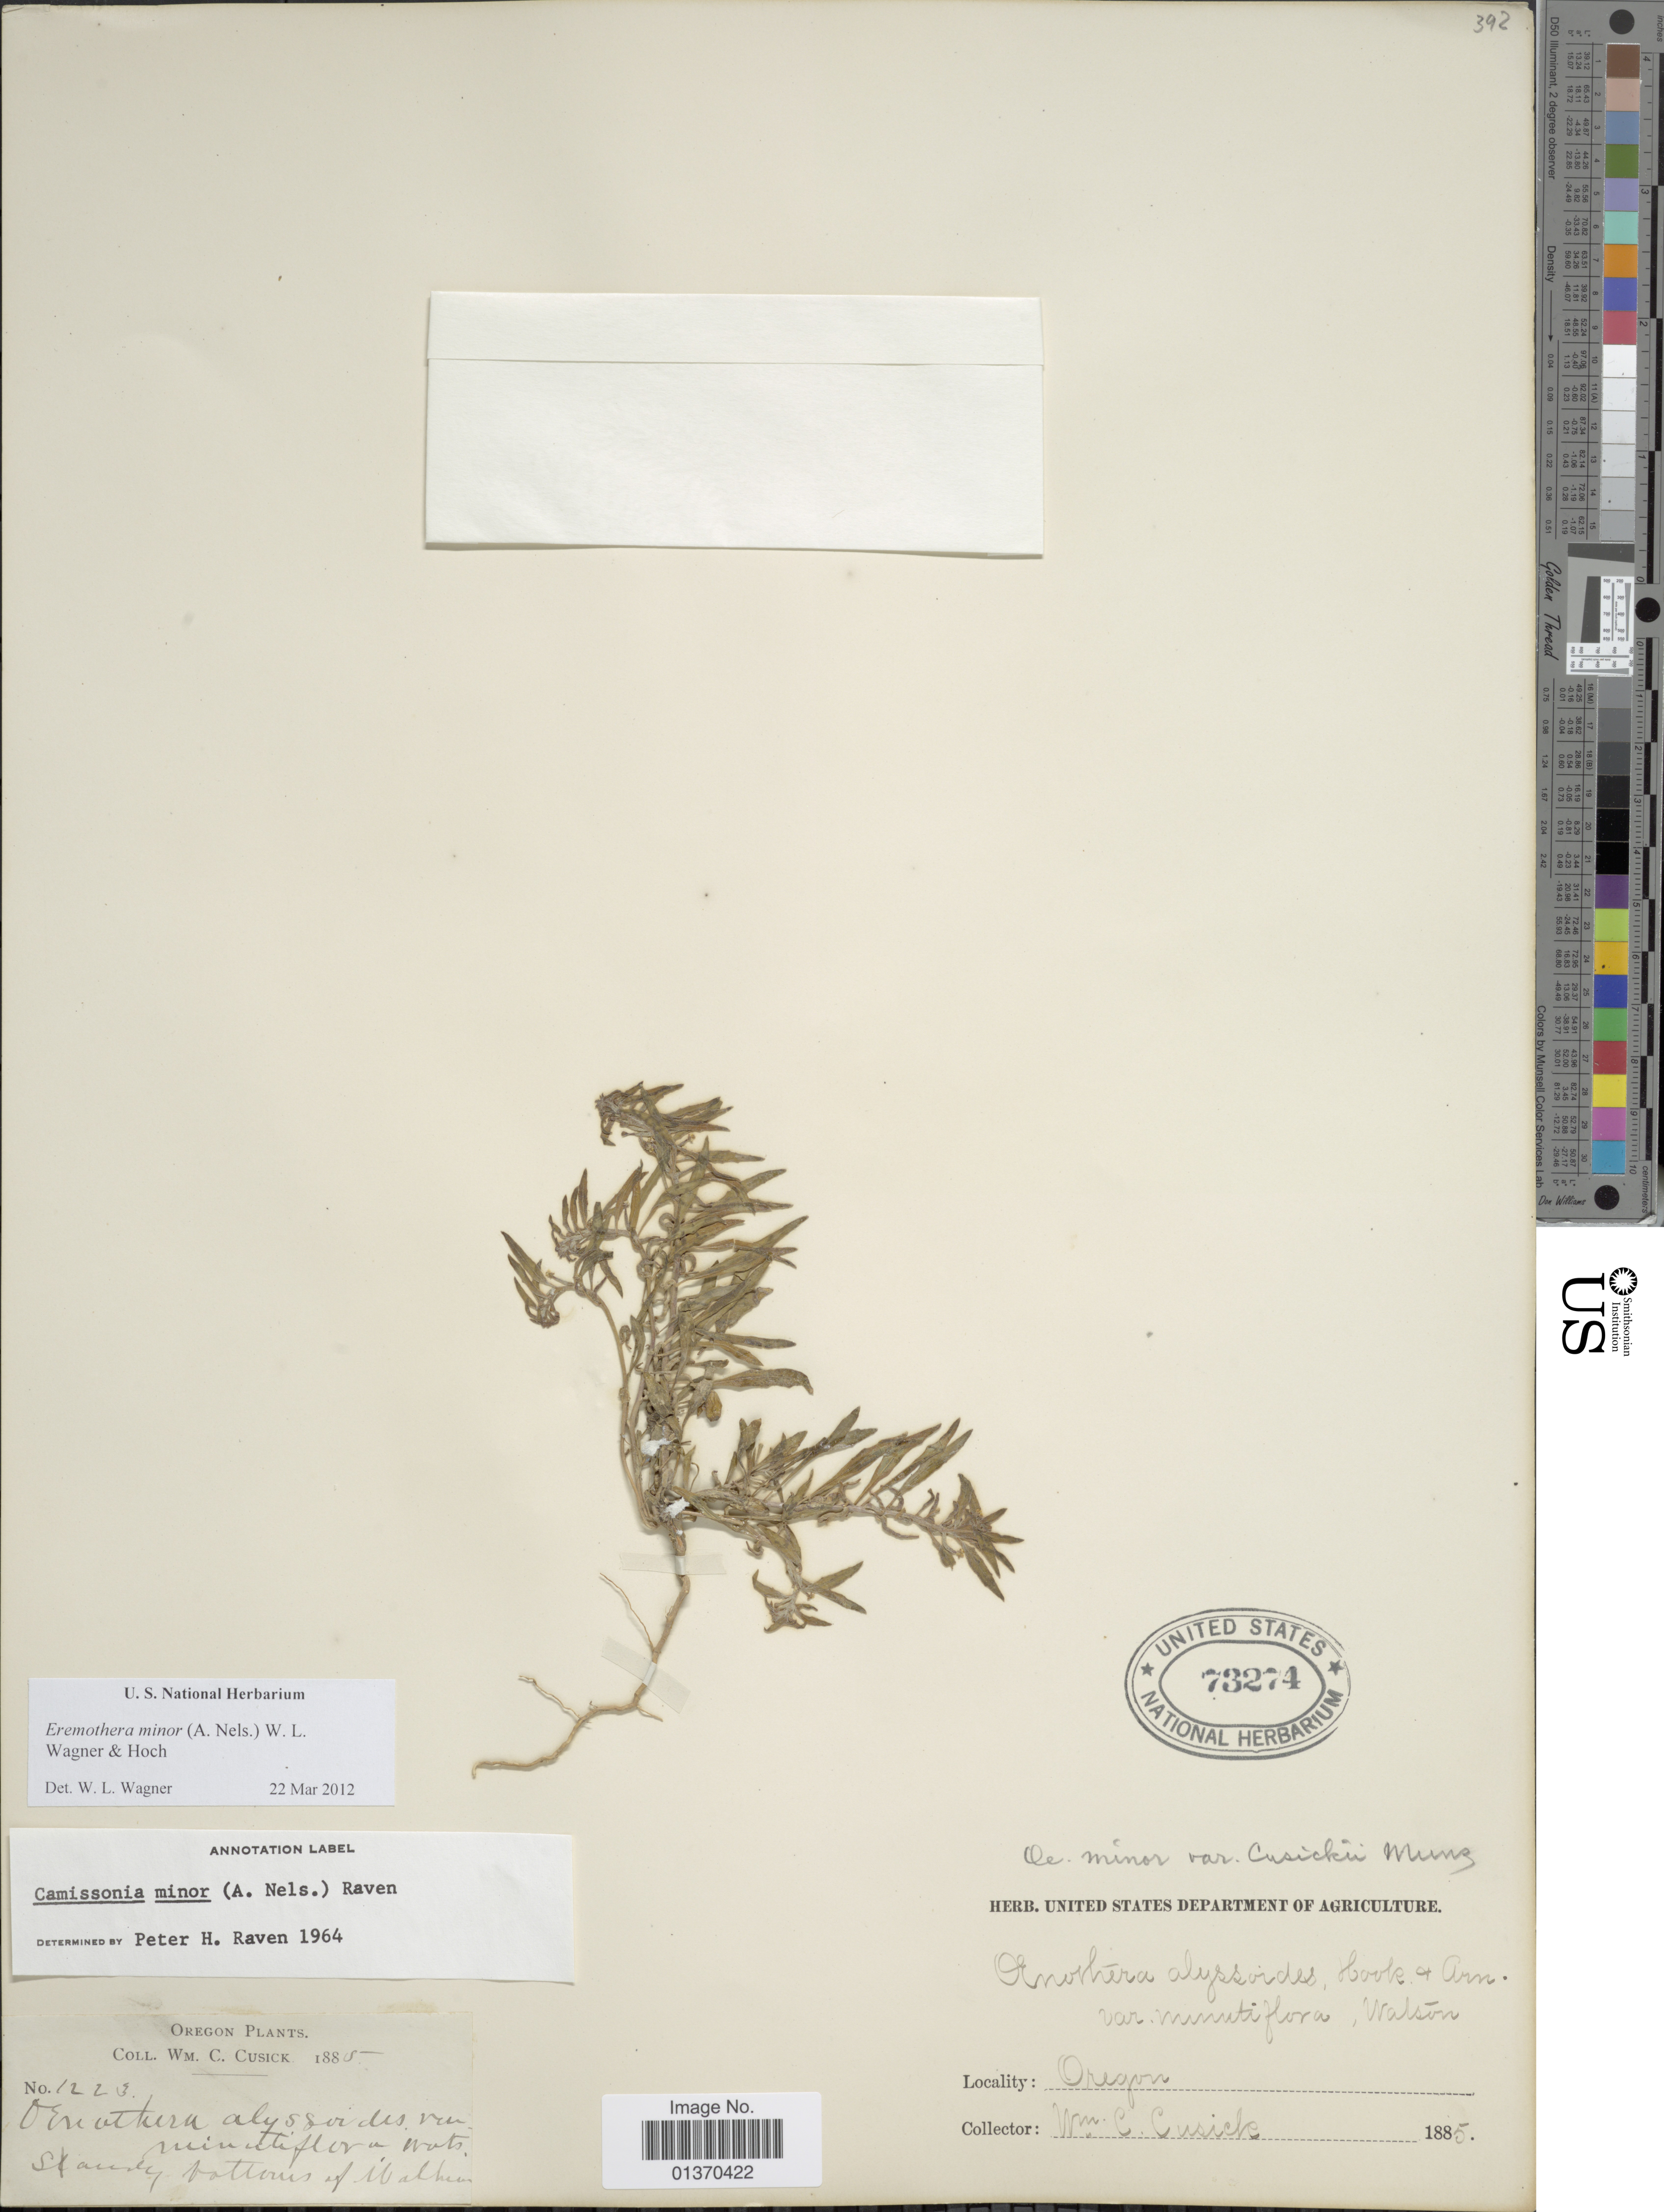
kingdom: Plantae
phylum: Tracheophyta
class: Magnoliopsida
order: Myrtales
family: Onagraceae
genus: Eremothera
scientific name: Eremothera minor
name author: (A. Nelson) W.L. Wagner & Hoch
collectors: W. C. Cusick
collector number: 1223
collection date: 1885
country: United States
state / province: Oregon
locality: Sandy bottoms of Malheur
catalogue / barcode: US 73274